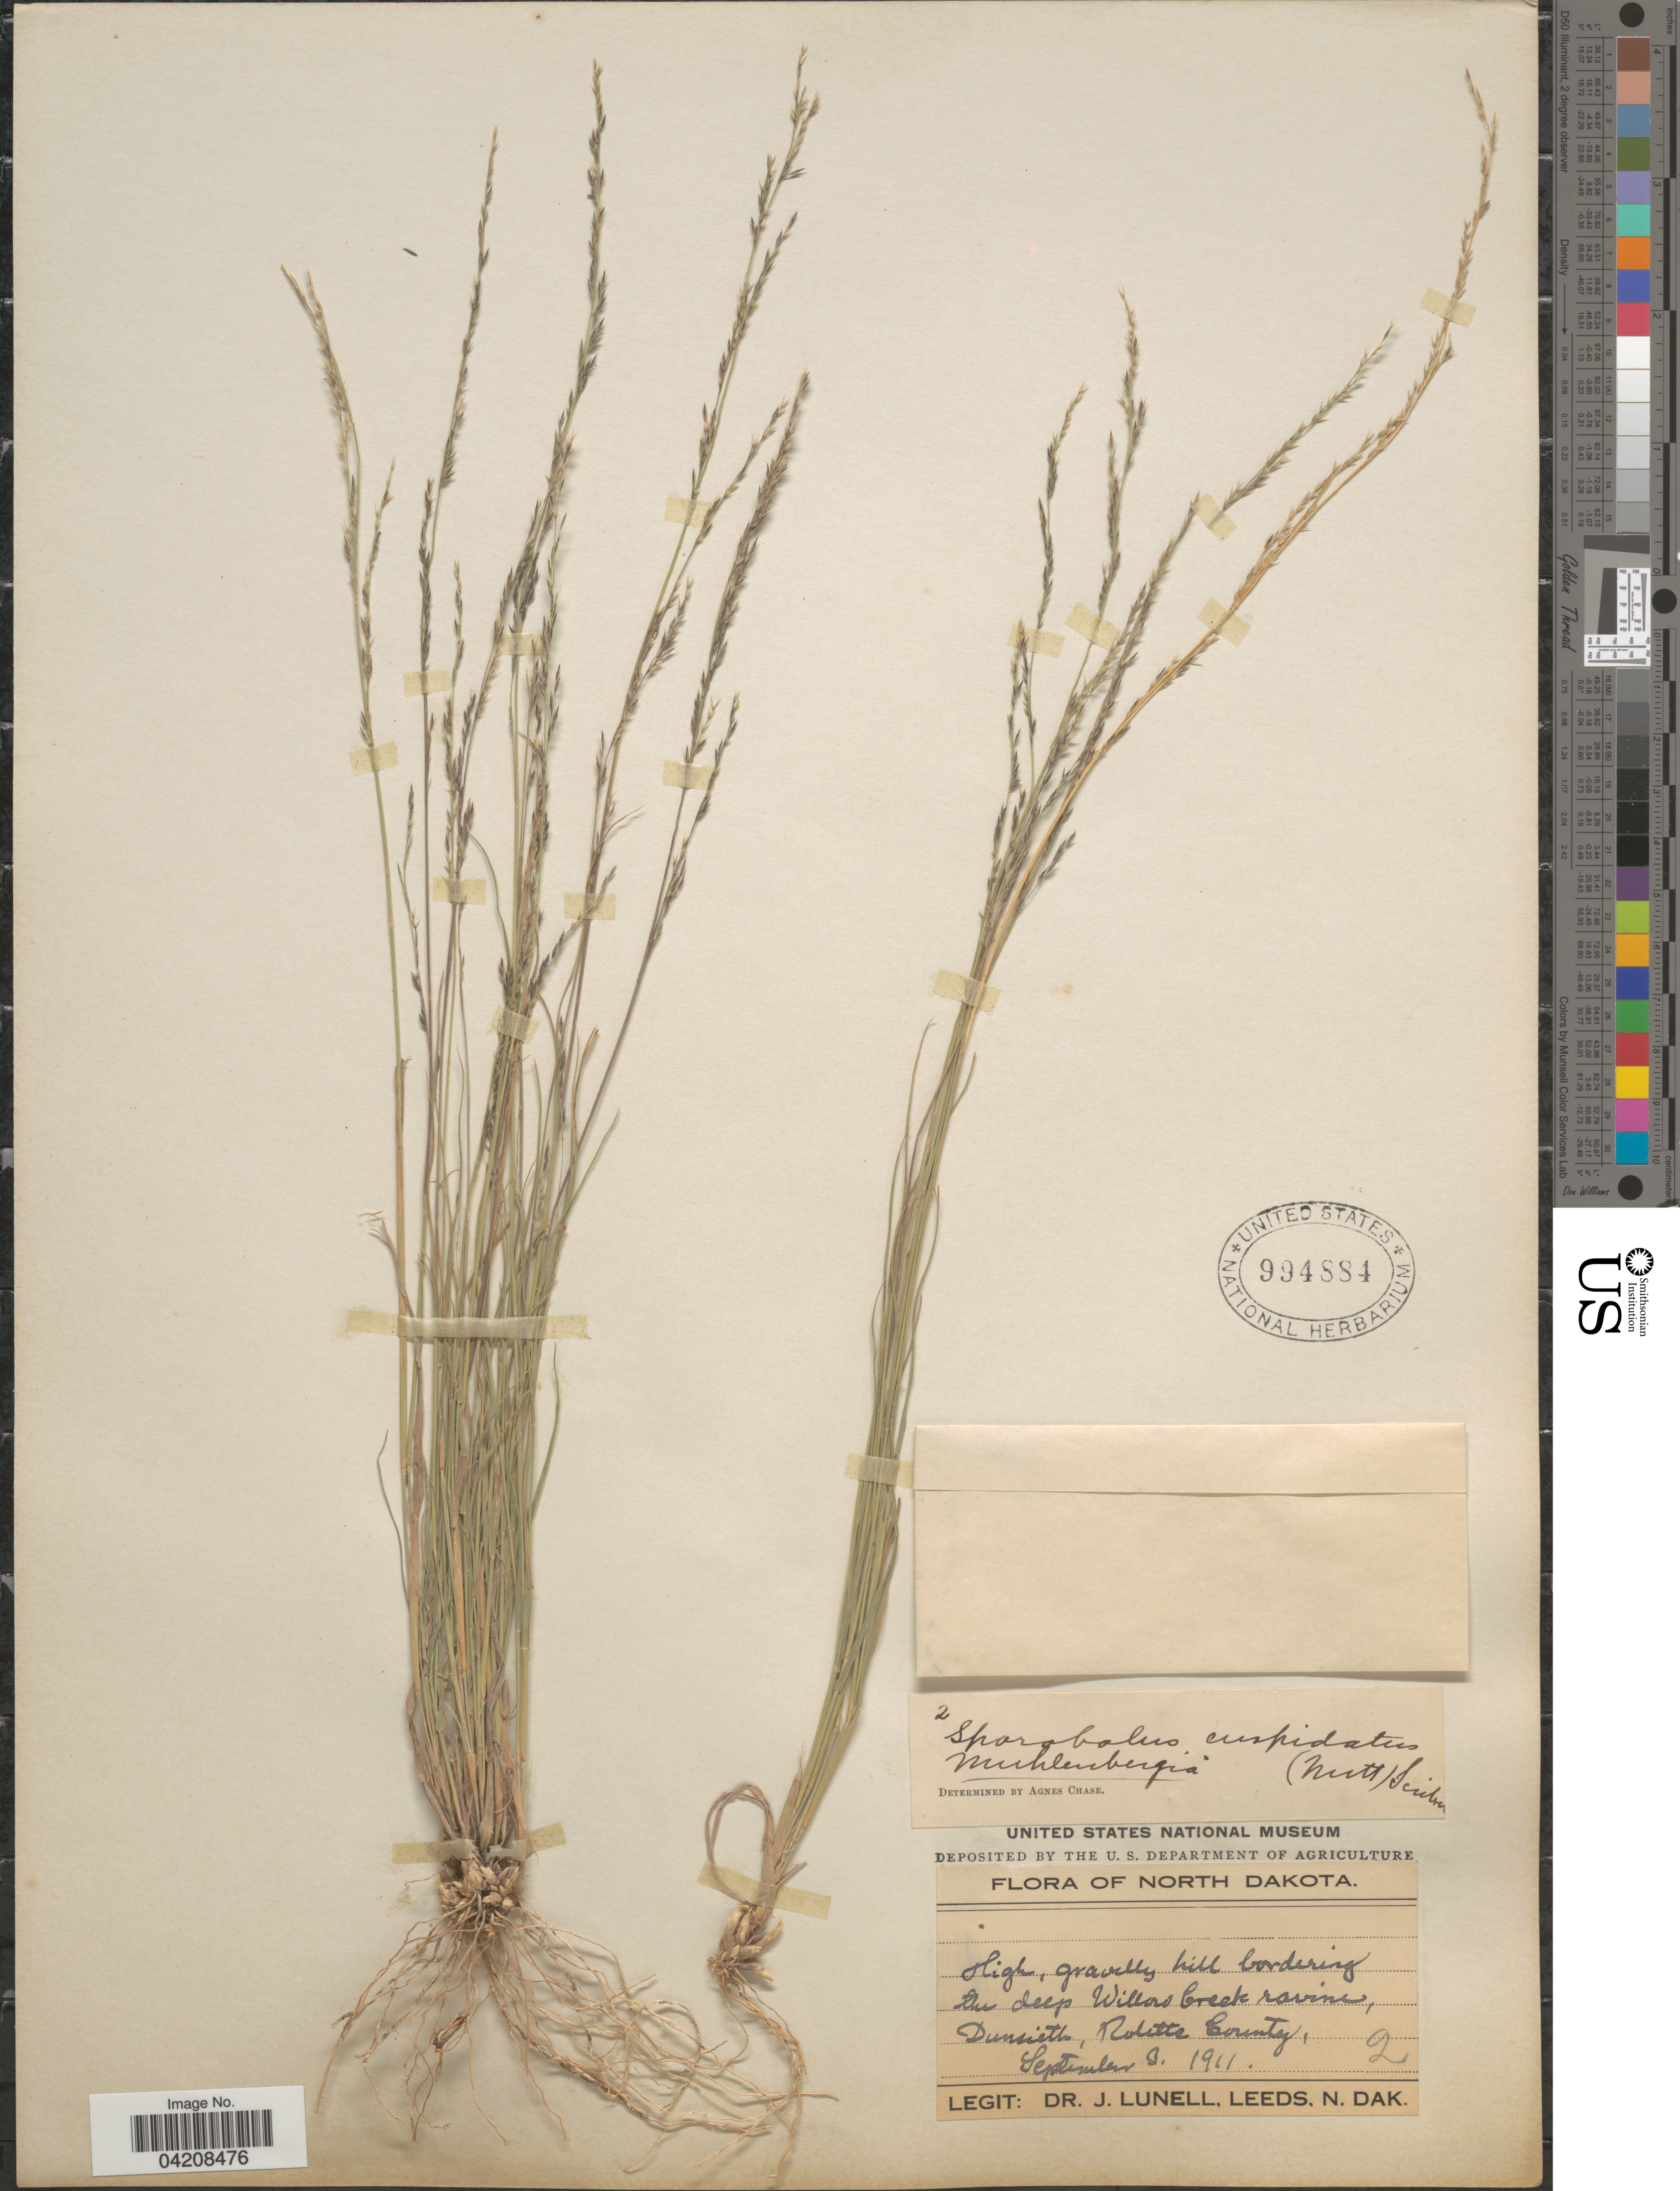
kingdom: Plantae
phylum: Tracheophyta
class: Liliopsida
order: Poales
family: Poaceae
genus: Muhlenbergia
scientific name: Muhlenbergia cuspidata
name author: (Torr. ex Hook.) Rydb.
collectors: J. Lunell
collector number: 2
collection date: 1911-09-03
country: United States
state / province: North Dakota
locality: High, gravelly hill bordering the deep Willow Creek ravine, Dunseith, Rolette County.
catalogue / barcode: US 994884